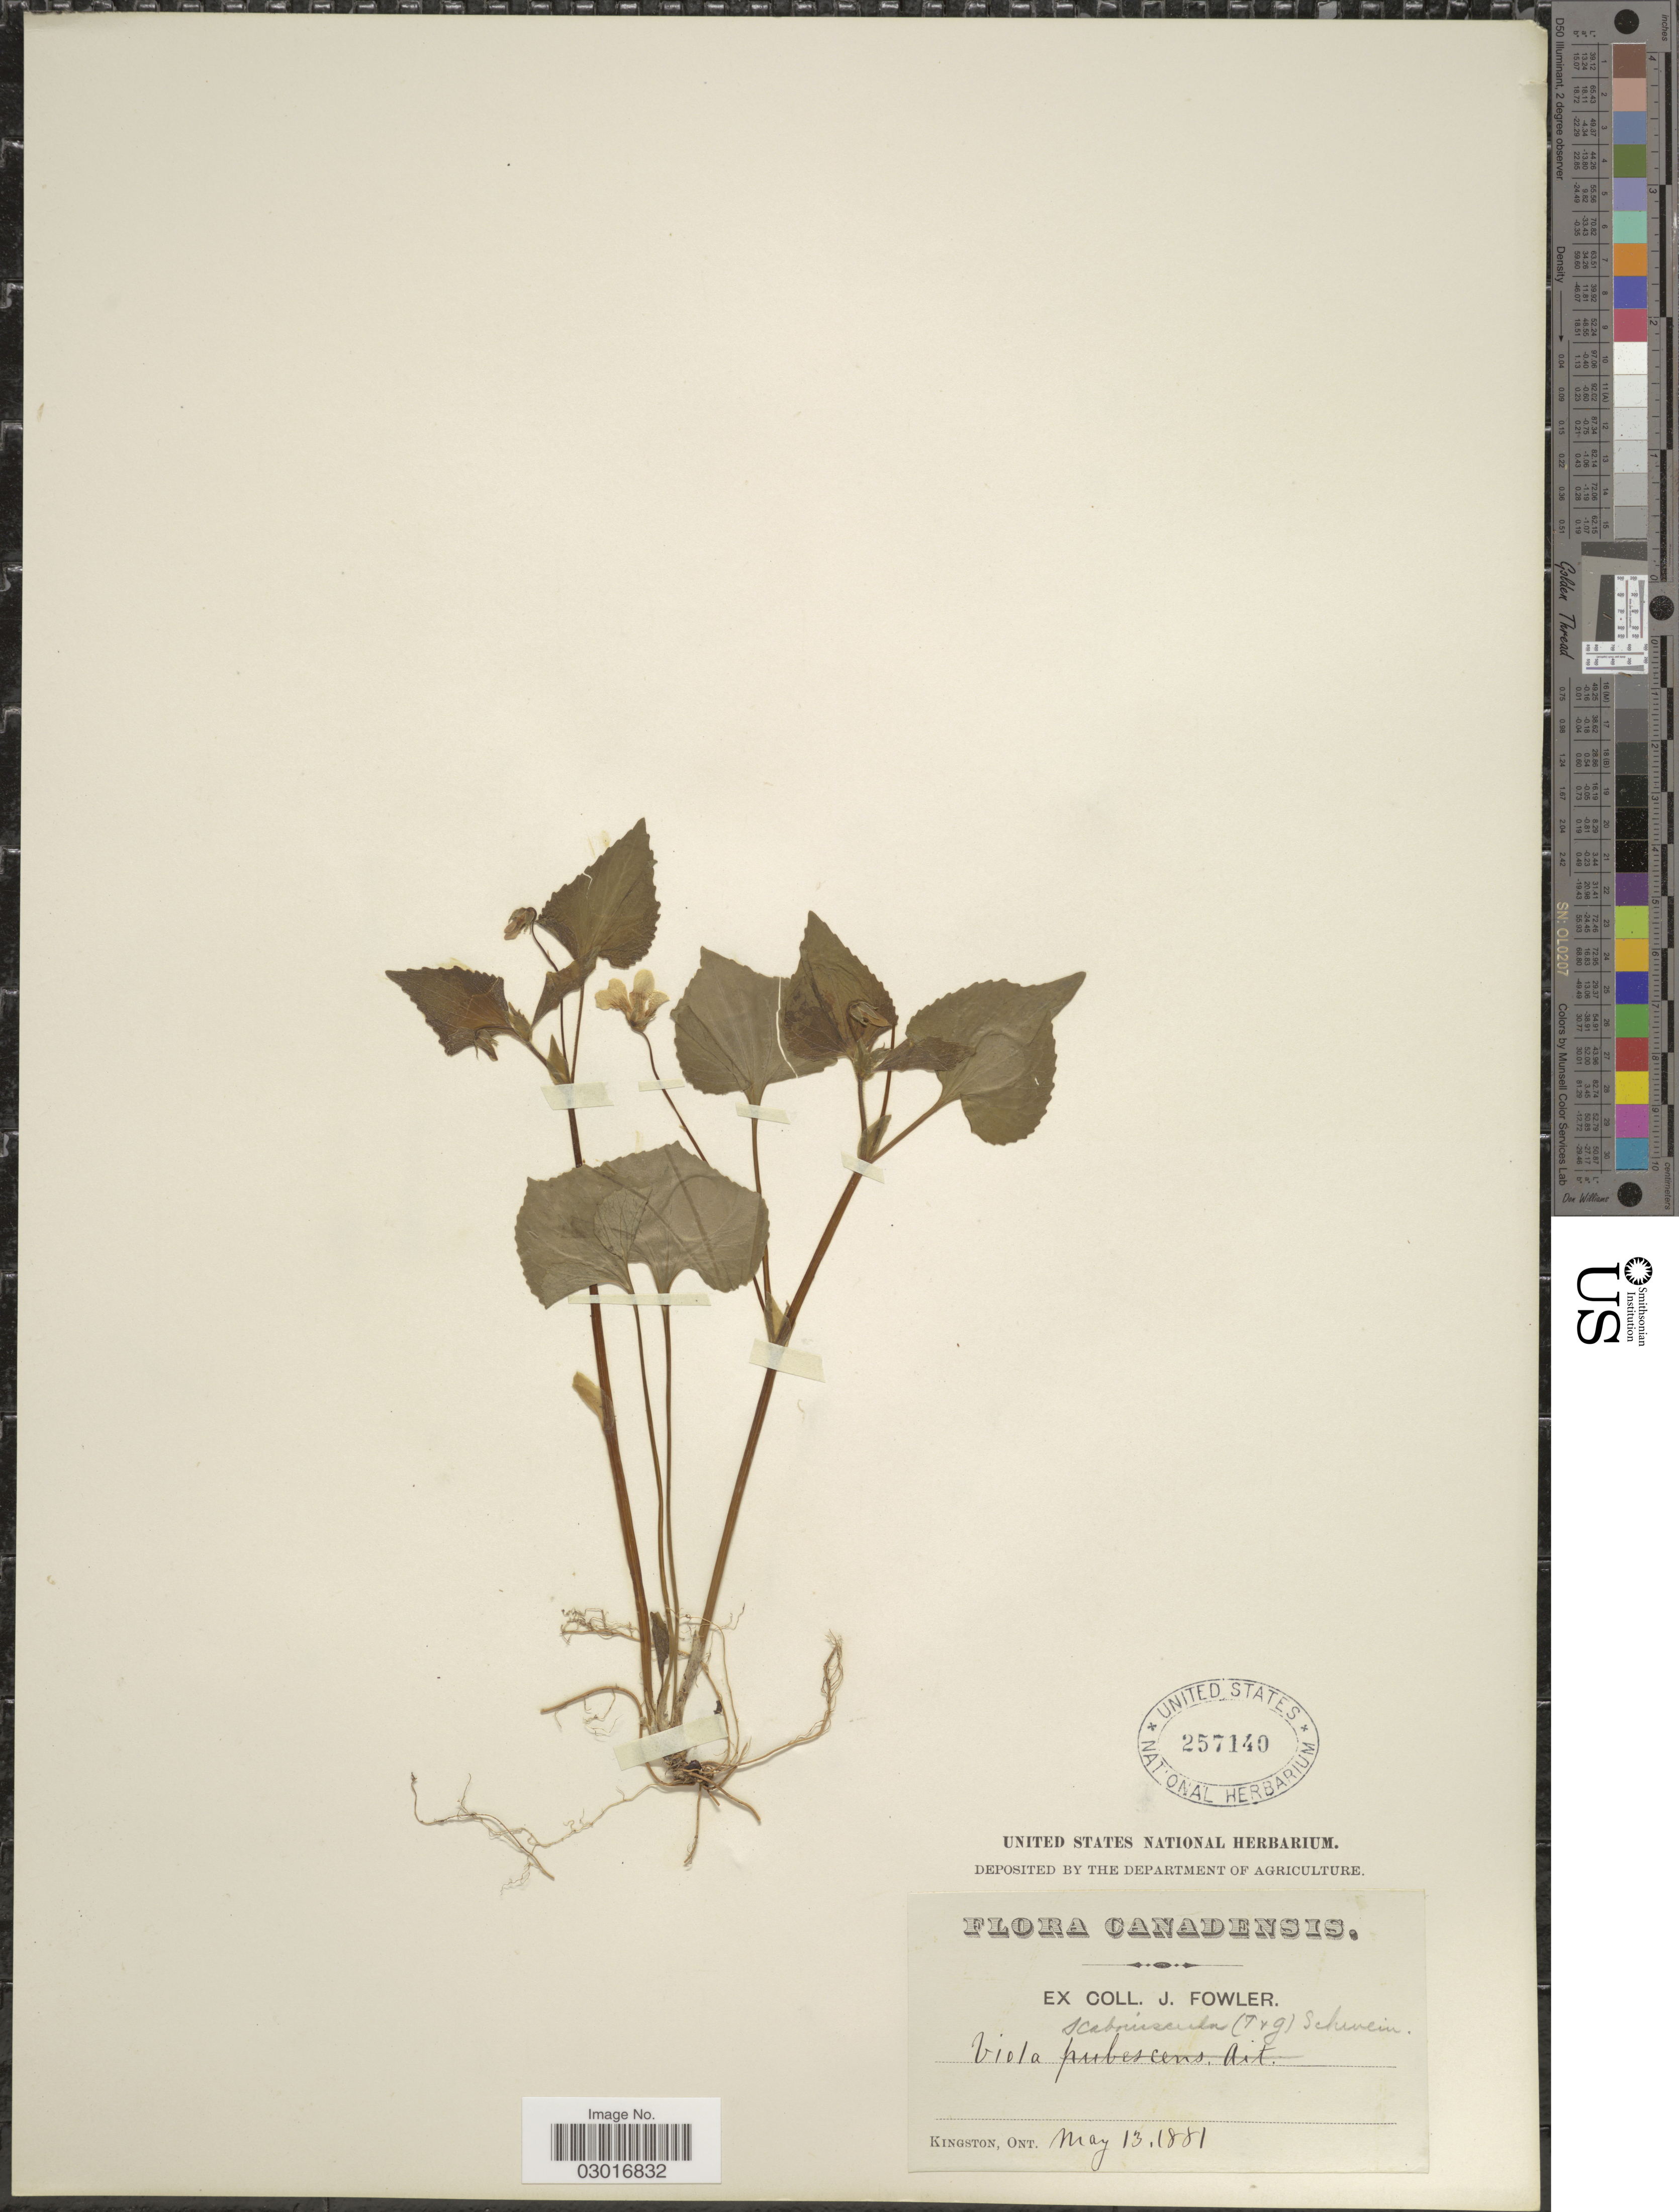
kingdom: Plantae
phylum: Tracheophyta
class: Magnoliopsida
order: Malpighiales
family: Violaceae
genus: Viola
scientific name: Viola scabriuscula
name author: (Torr. & A. Gray) Shafer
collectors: J. Fowler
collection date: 1881-05-13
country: Canada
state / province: Ontario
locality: Kingston.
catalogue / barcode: US 257140